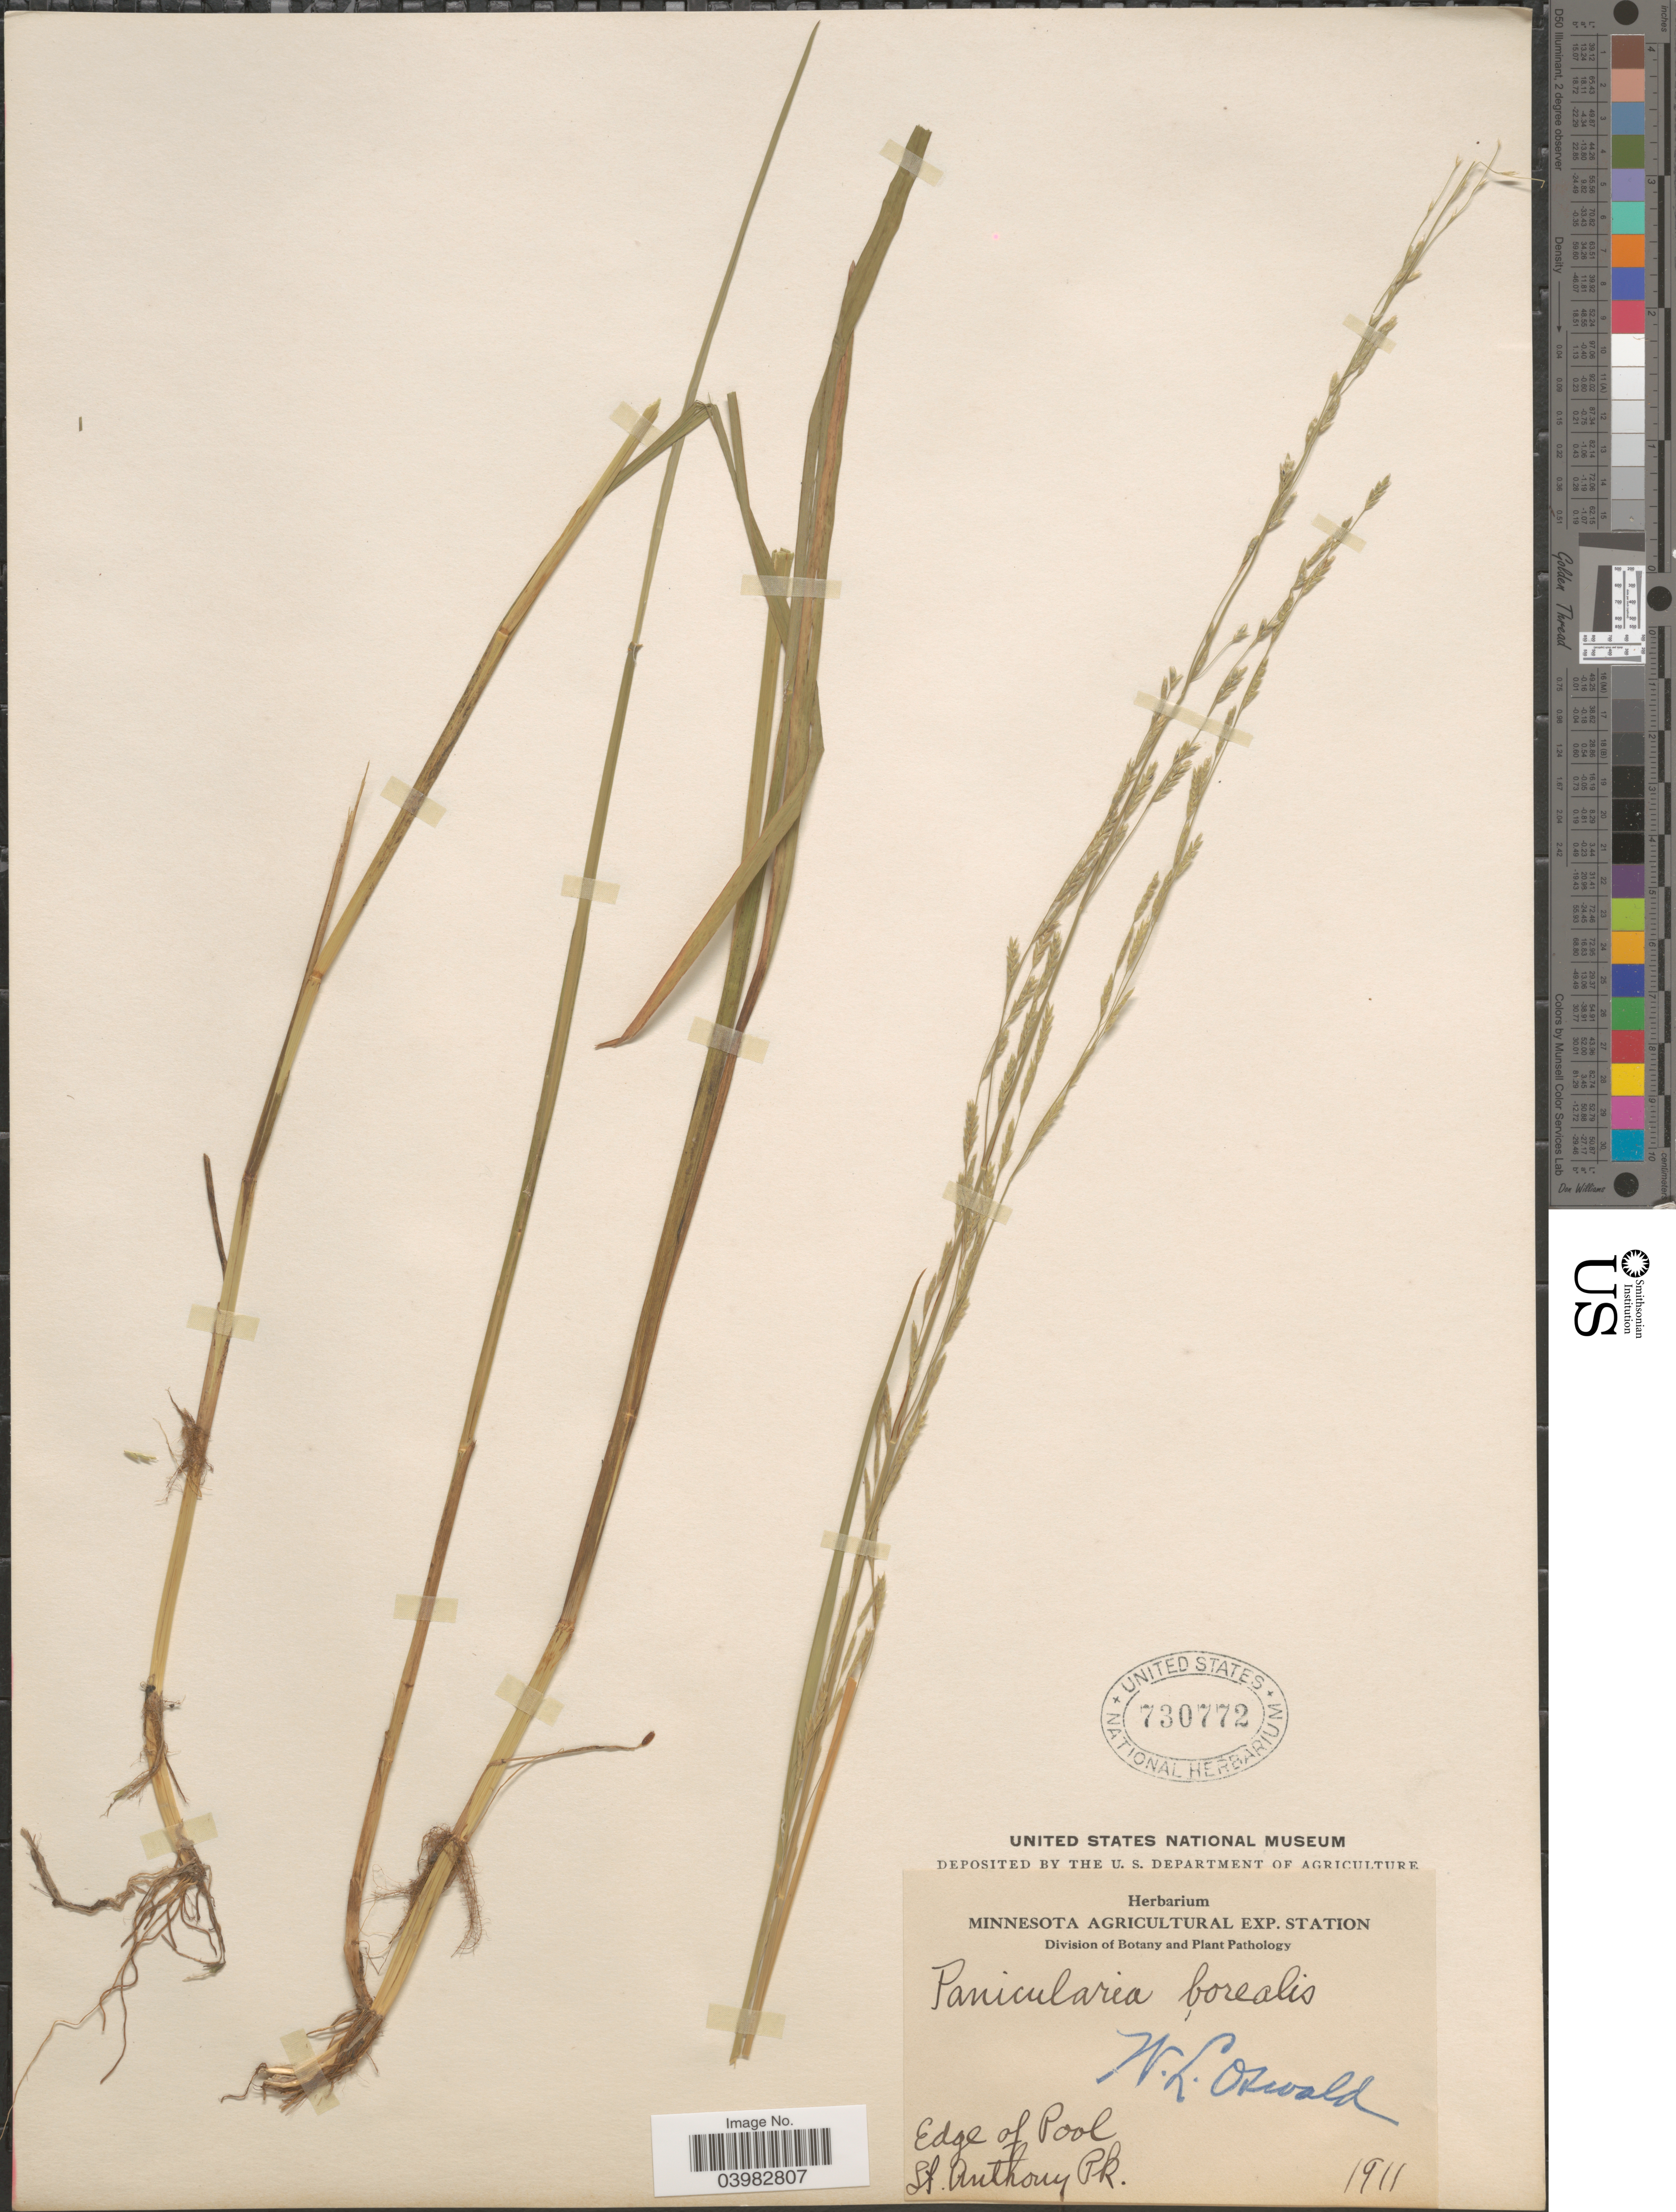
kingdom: Plantae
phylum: Tracheophyta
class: Liliopsida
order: Poales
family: Poaceae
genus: Glyceria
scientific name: Glyceria borealis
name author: (Nash) Batchelder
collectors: W. Oswald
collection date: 1911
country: United States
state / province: Minnesota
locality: Edge of Pool, St. Anthony Pk.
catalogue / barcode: US 730772